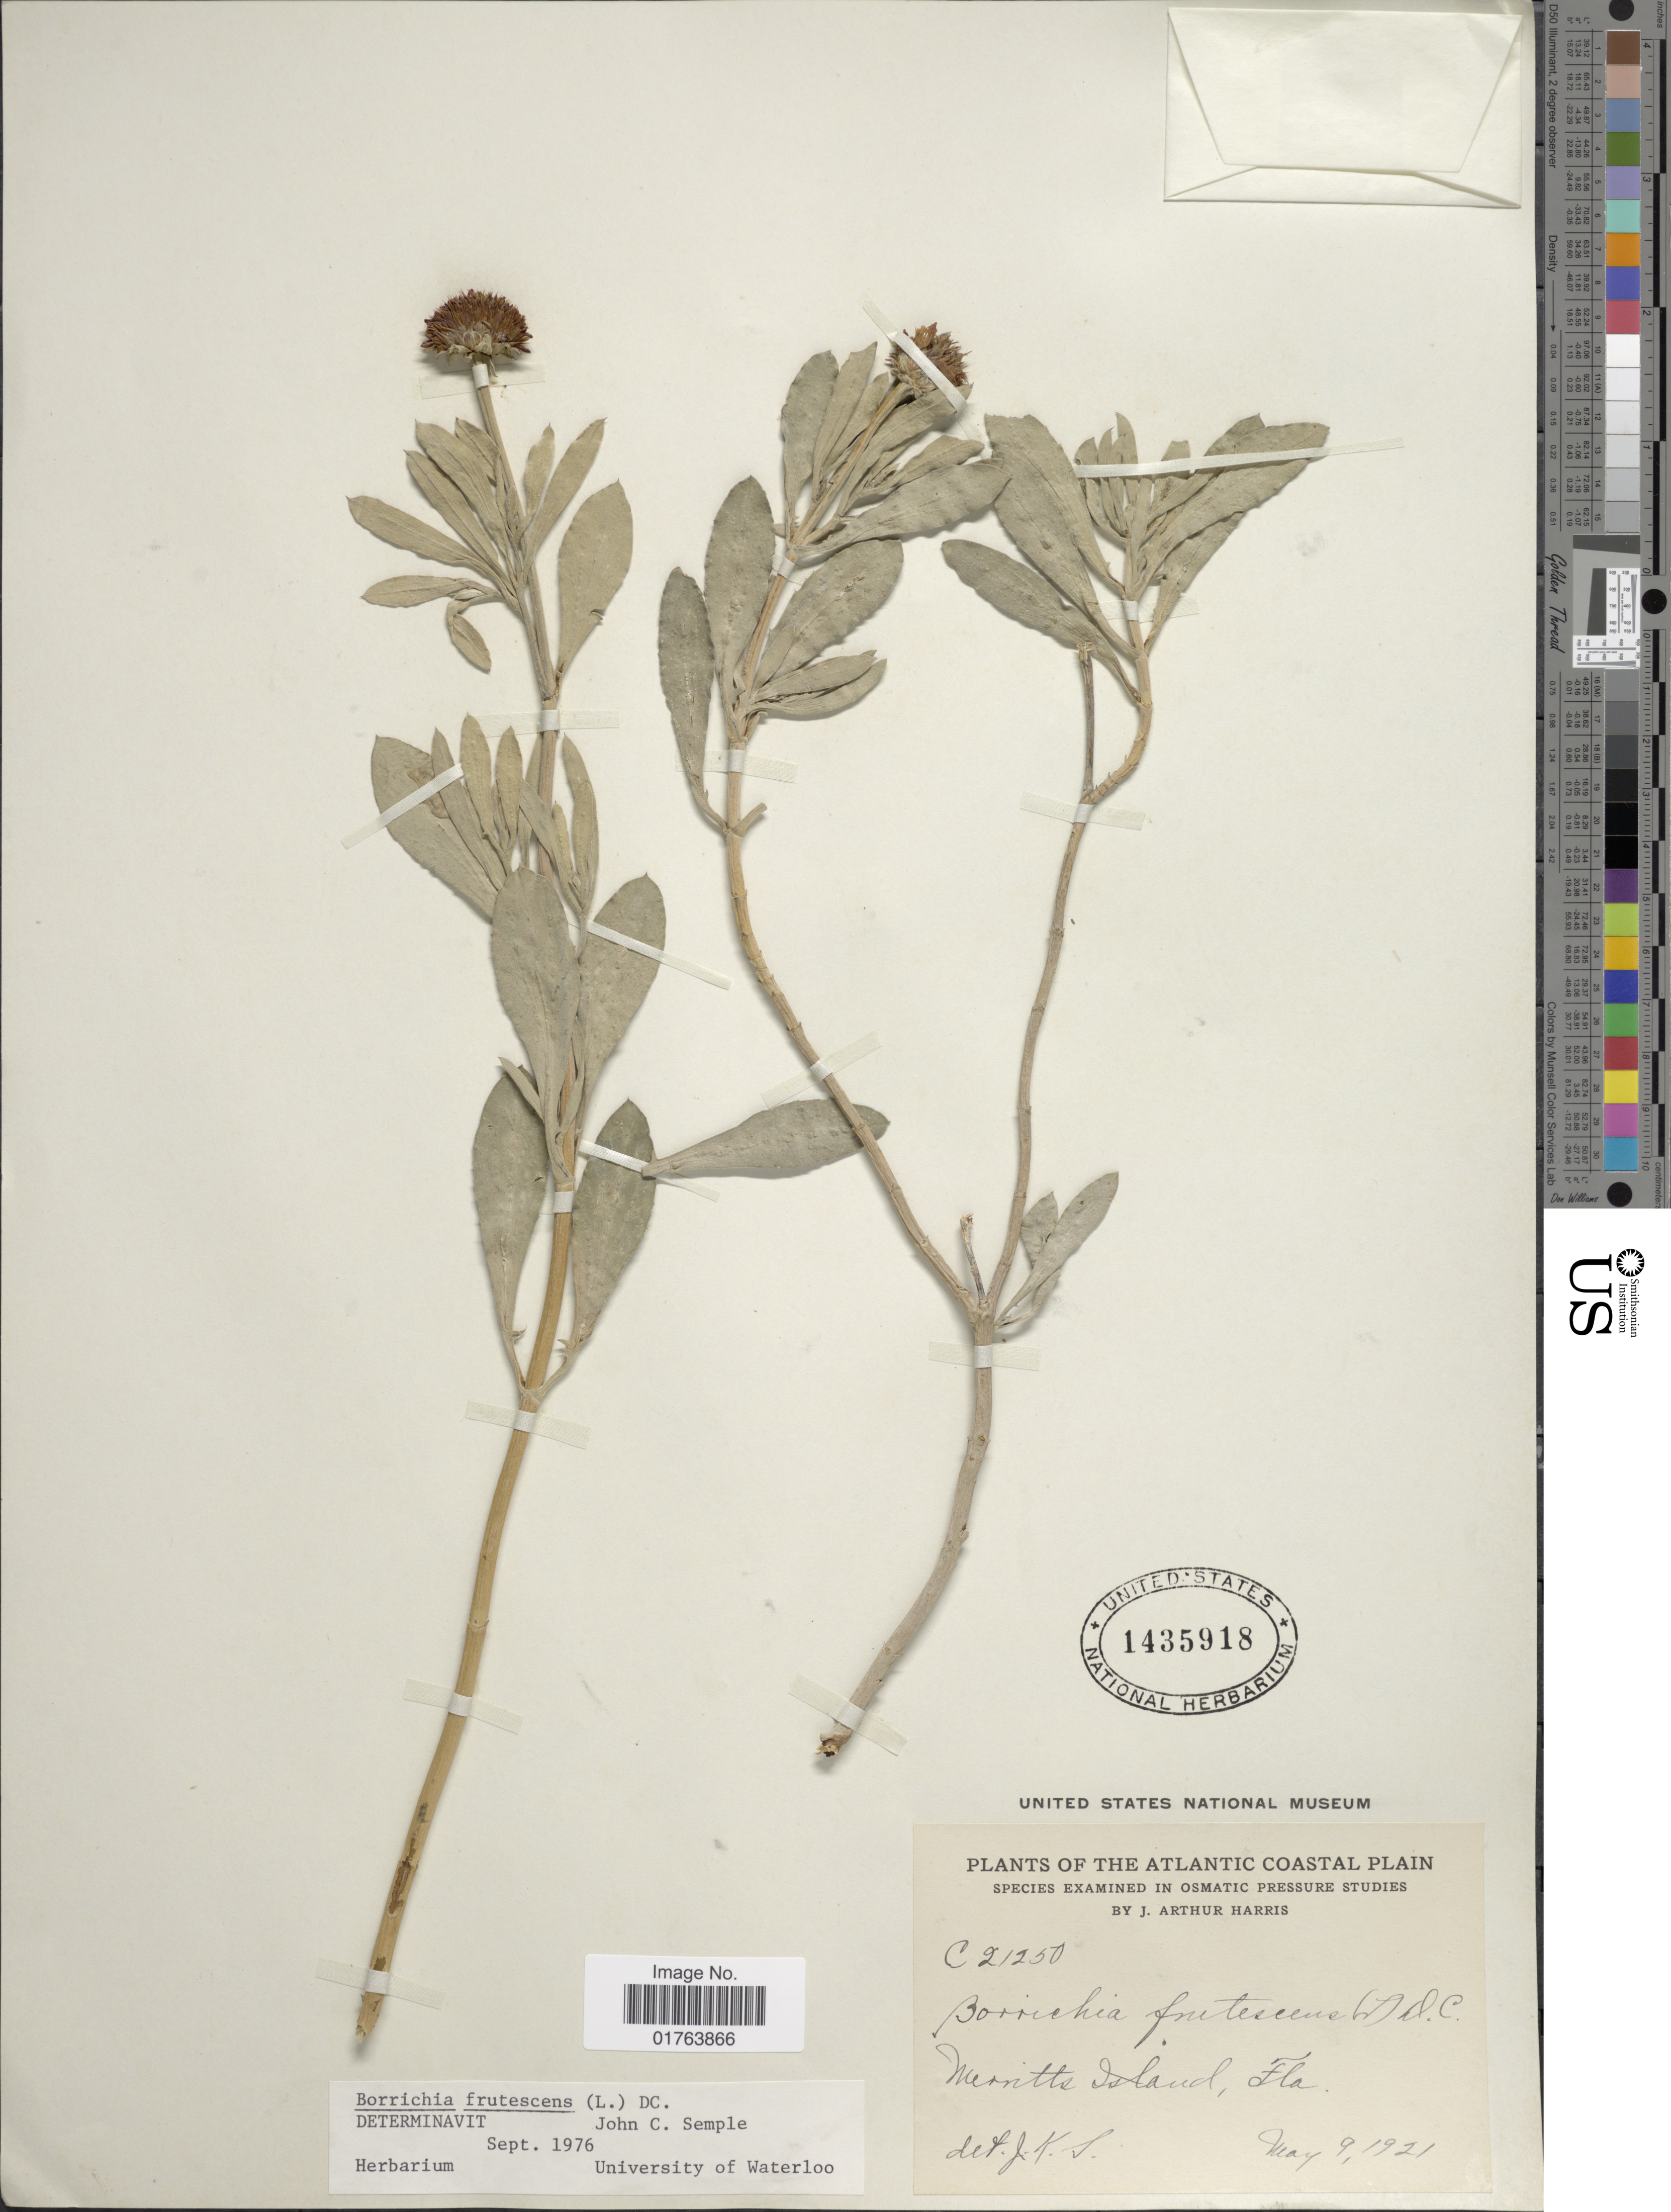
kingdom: Plantae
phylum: Tracheophyta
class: Magnoliopsida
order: Asterales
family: Asteraceae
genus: Borrichia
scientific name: Borrichia frutescens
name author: (L.) DC.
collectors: J. A. Harris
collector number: C21250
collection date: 1921-05-09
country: United States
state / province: Florida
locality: Atlantic Coastal Plain, Merritts Island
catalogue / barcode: US 1435918